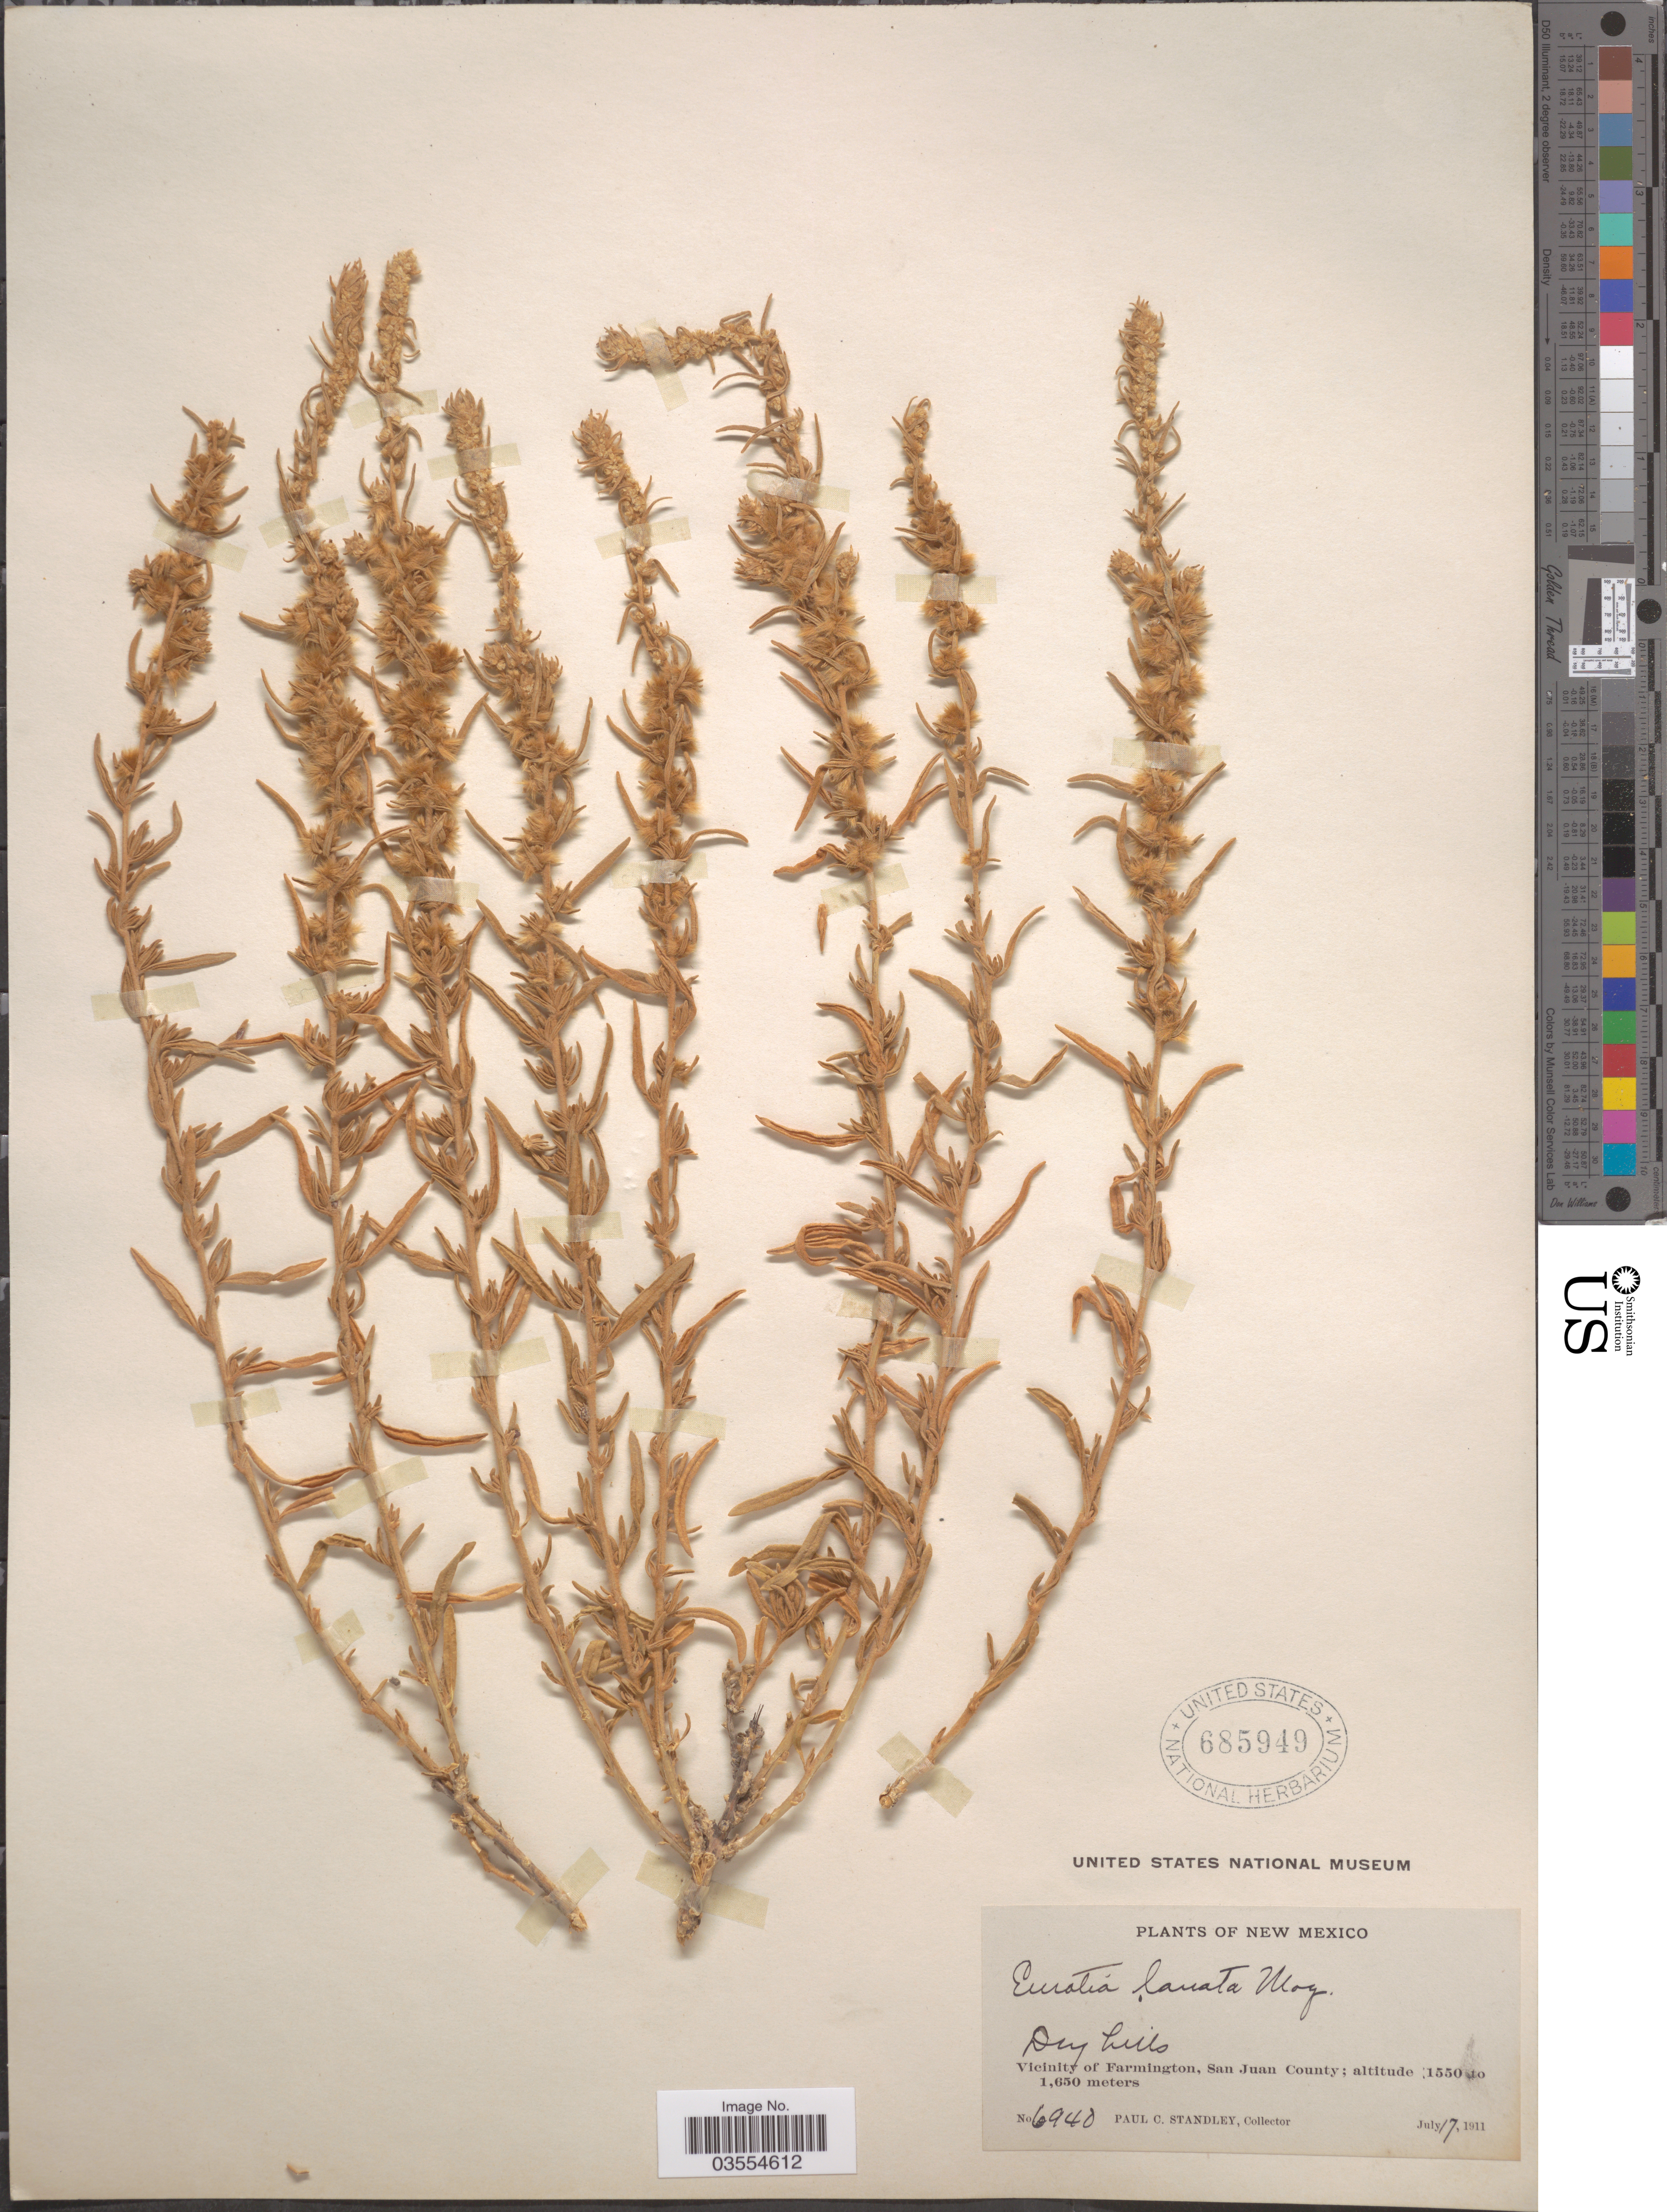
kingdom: Plantae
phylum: Tracheophyta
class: Magnoliopsida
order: Caryophyllales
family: Amaranthaceae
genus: Krascheninnikovia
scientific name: Krascheninnikovia lanata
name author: (Pursh) A. Meeuse & A.Smit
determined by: U.S. National Herbarium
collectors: P. C. Standley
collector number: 6940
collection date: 1911-07-17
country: United States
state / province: New Mexico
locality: Vicinity of Farmington, San Juan County.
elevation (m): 1550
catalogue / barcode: US 685949